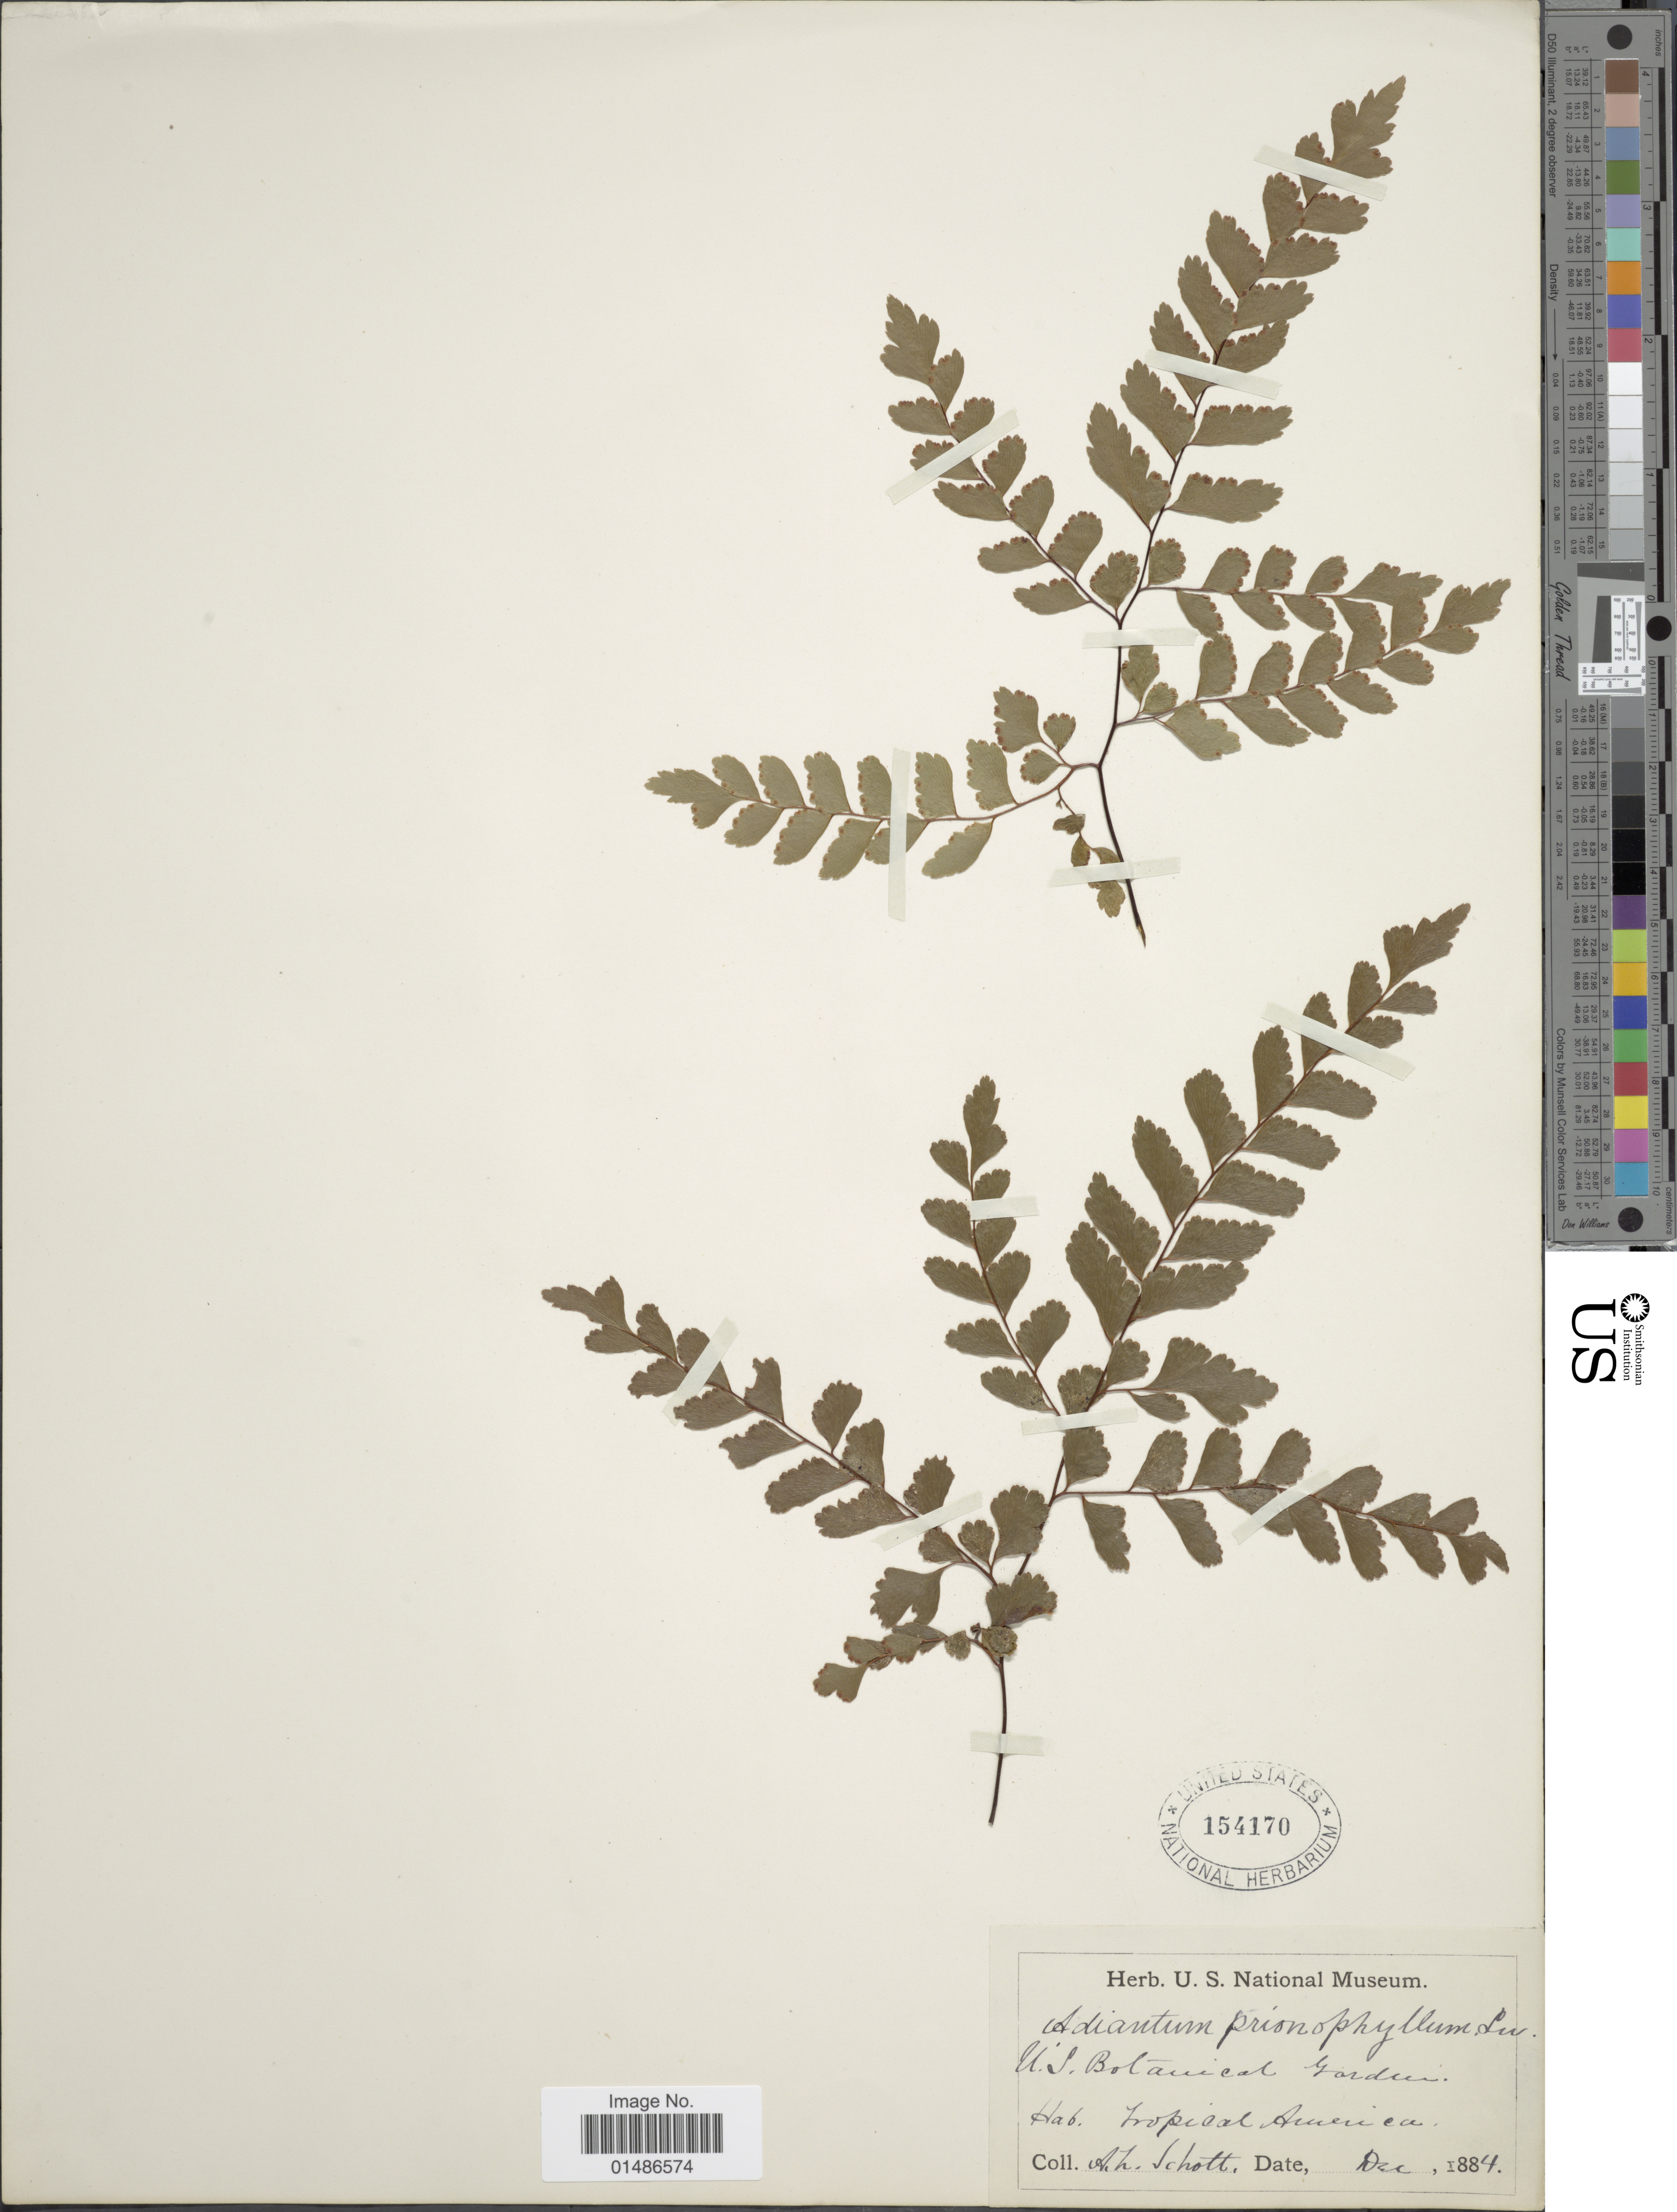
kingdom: Plantae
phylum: Tracheophyta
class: Polypodiopsida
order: Polypodiales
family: Pteridaceae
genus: Adiantum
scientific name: Adiantum tetraphyllum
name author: Humb. & Bonpl. ex Willd.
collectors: A. L. Schott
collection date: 1884-12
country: United States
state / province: District of Columbia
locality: U.S. Botanical garden. Tropical America.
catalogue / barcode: US 154170